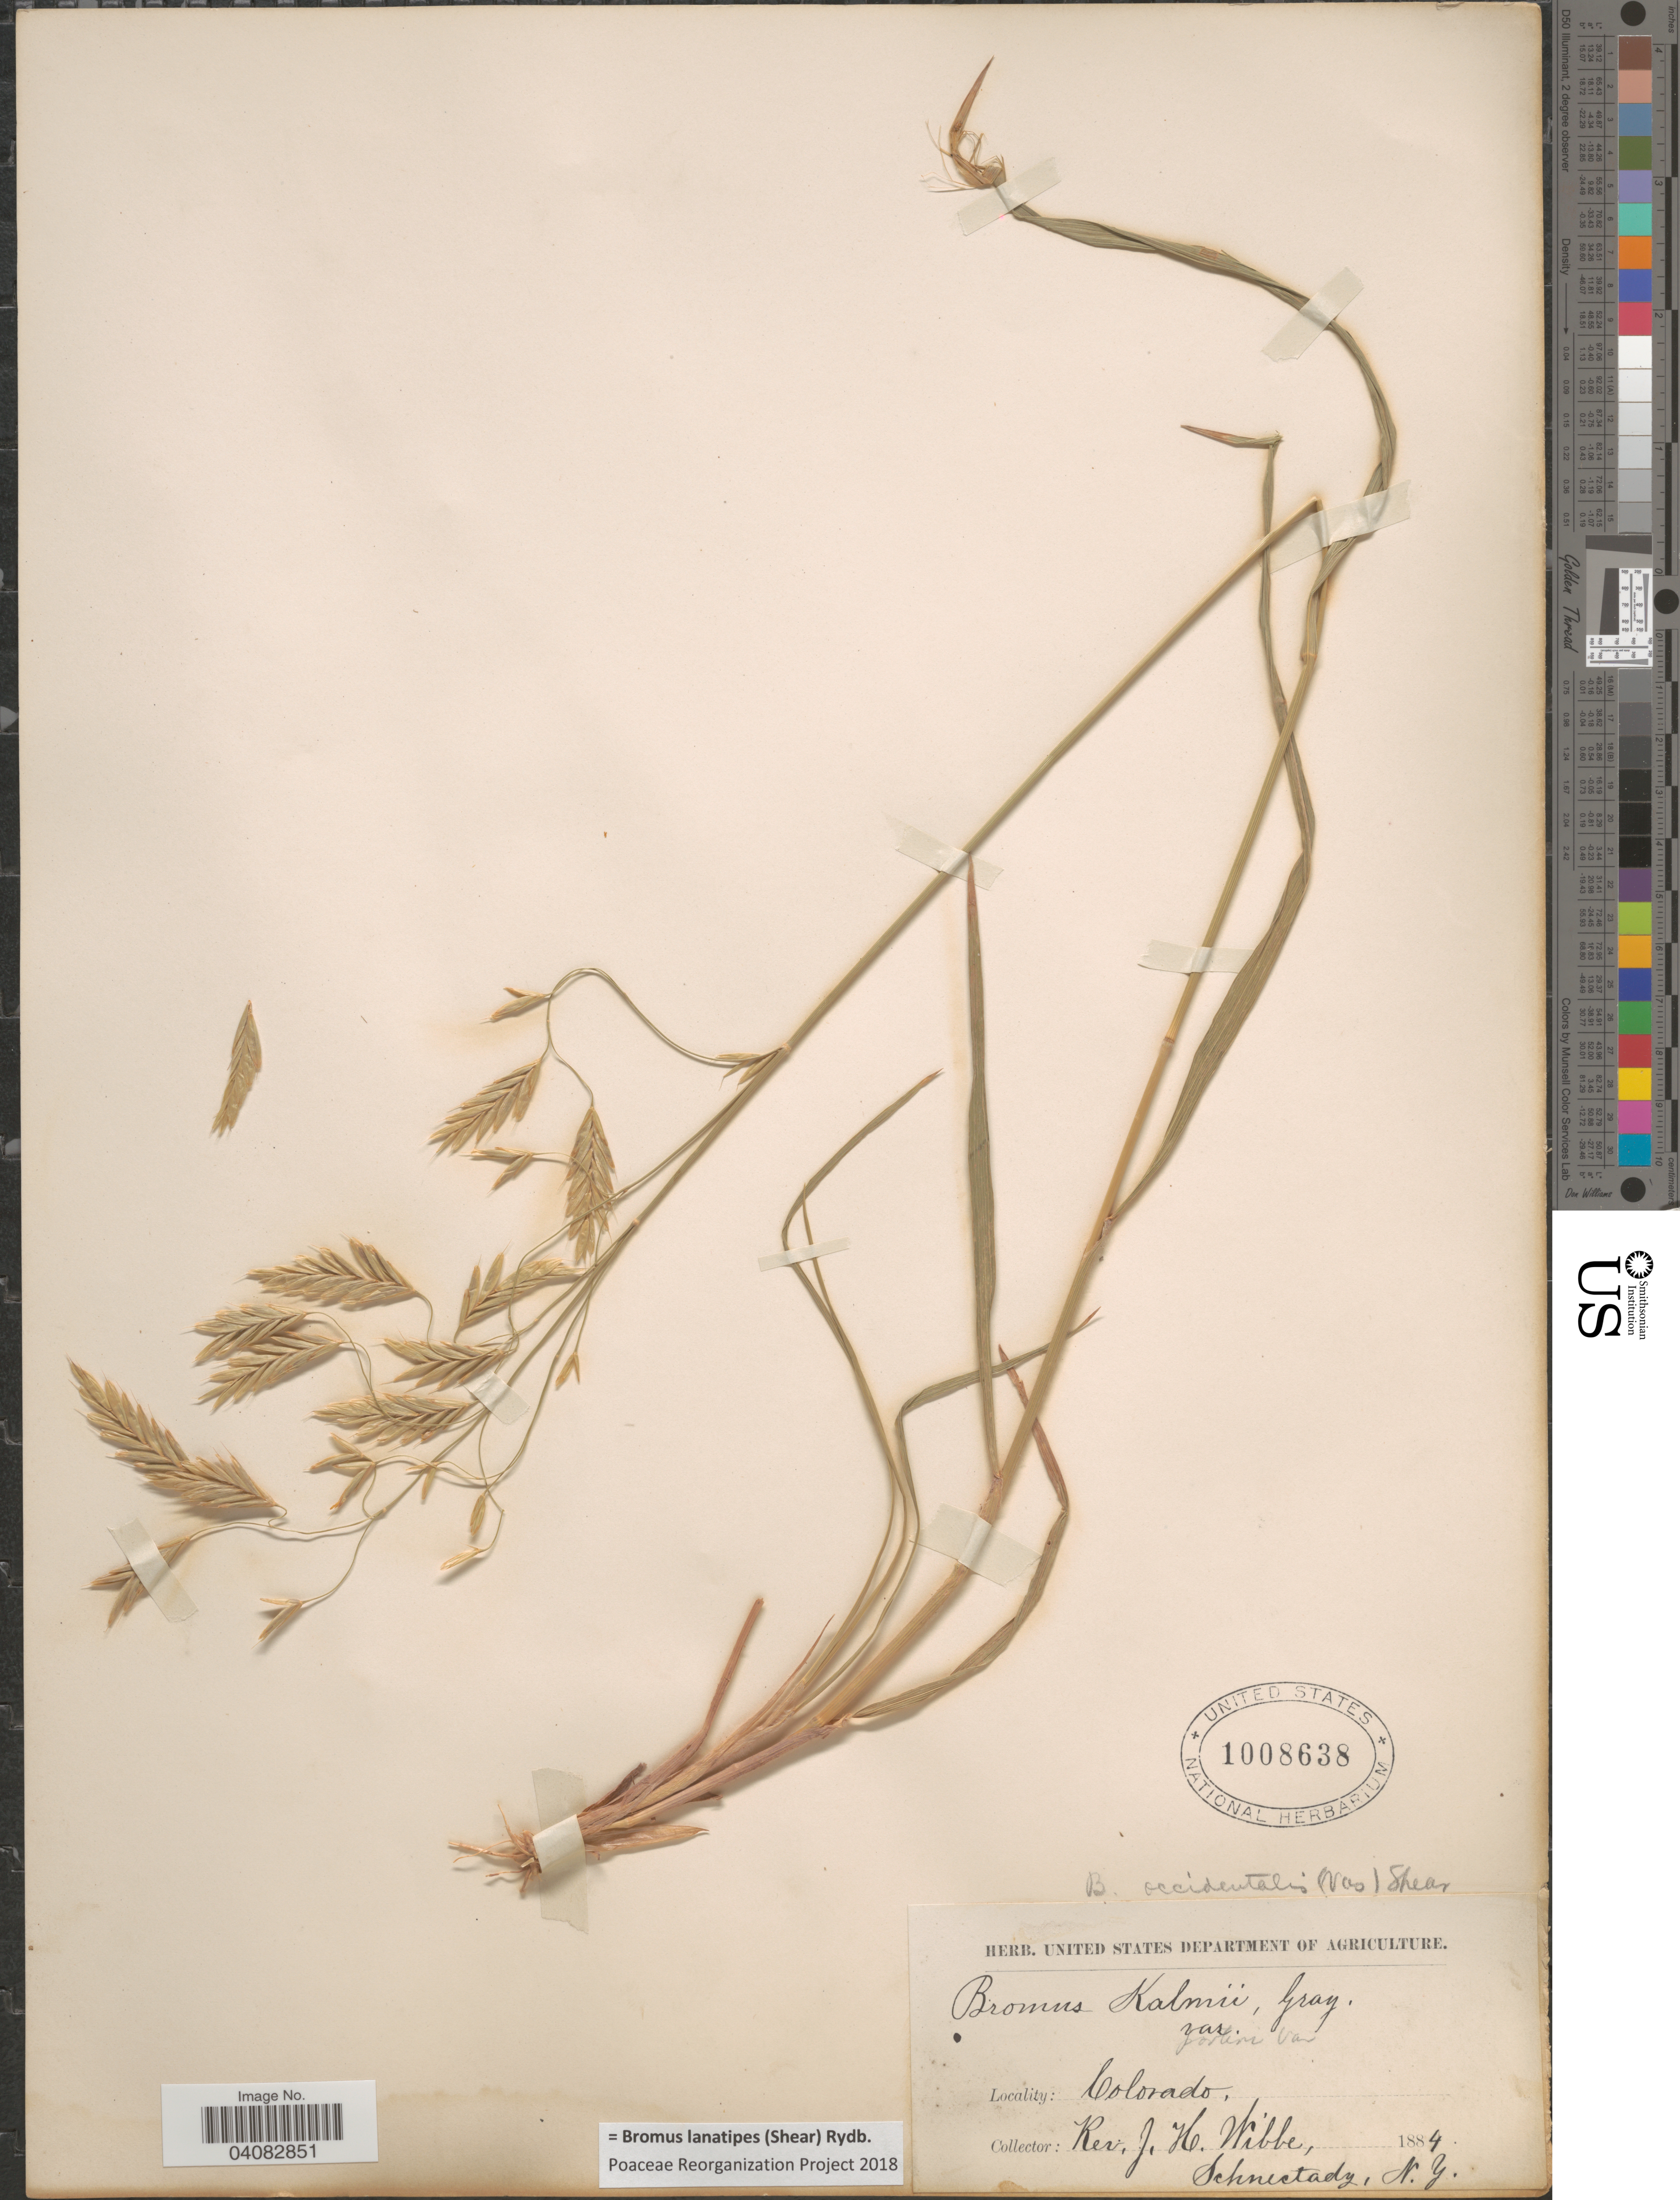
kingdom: Plantae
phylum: Tracheophyta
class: Liliopsida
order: Poales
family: Poaceae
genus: Bromus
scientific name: Bromus lanatipes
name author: (Shear) Rydb.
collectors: J. Wibbe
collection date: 1884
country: United States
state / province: Colorado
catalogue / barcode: US 1008638